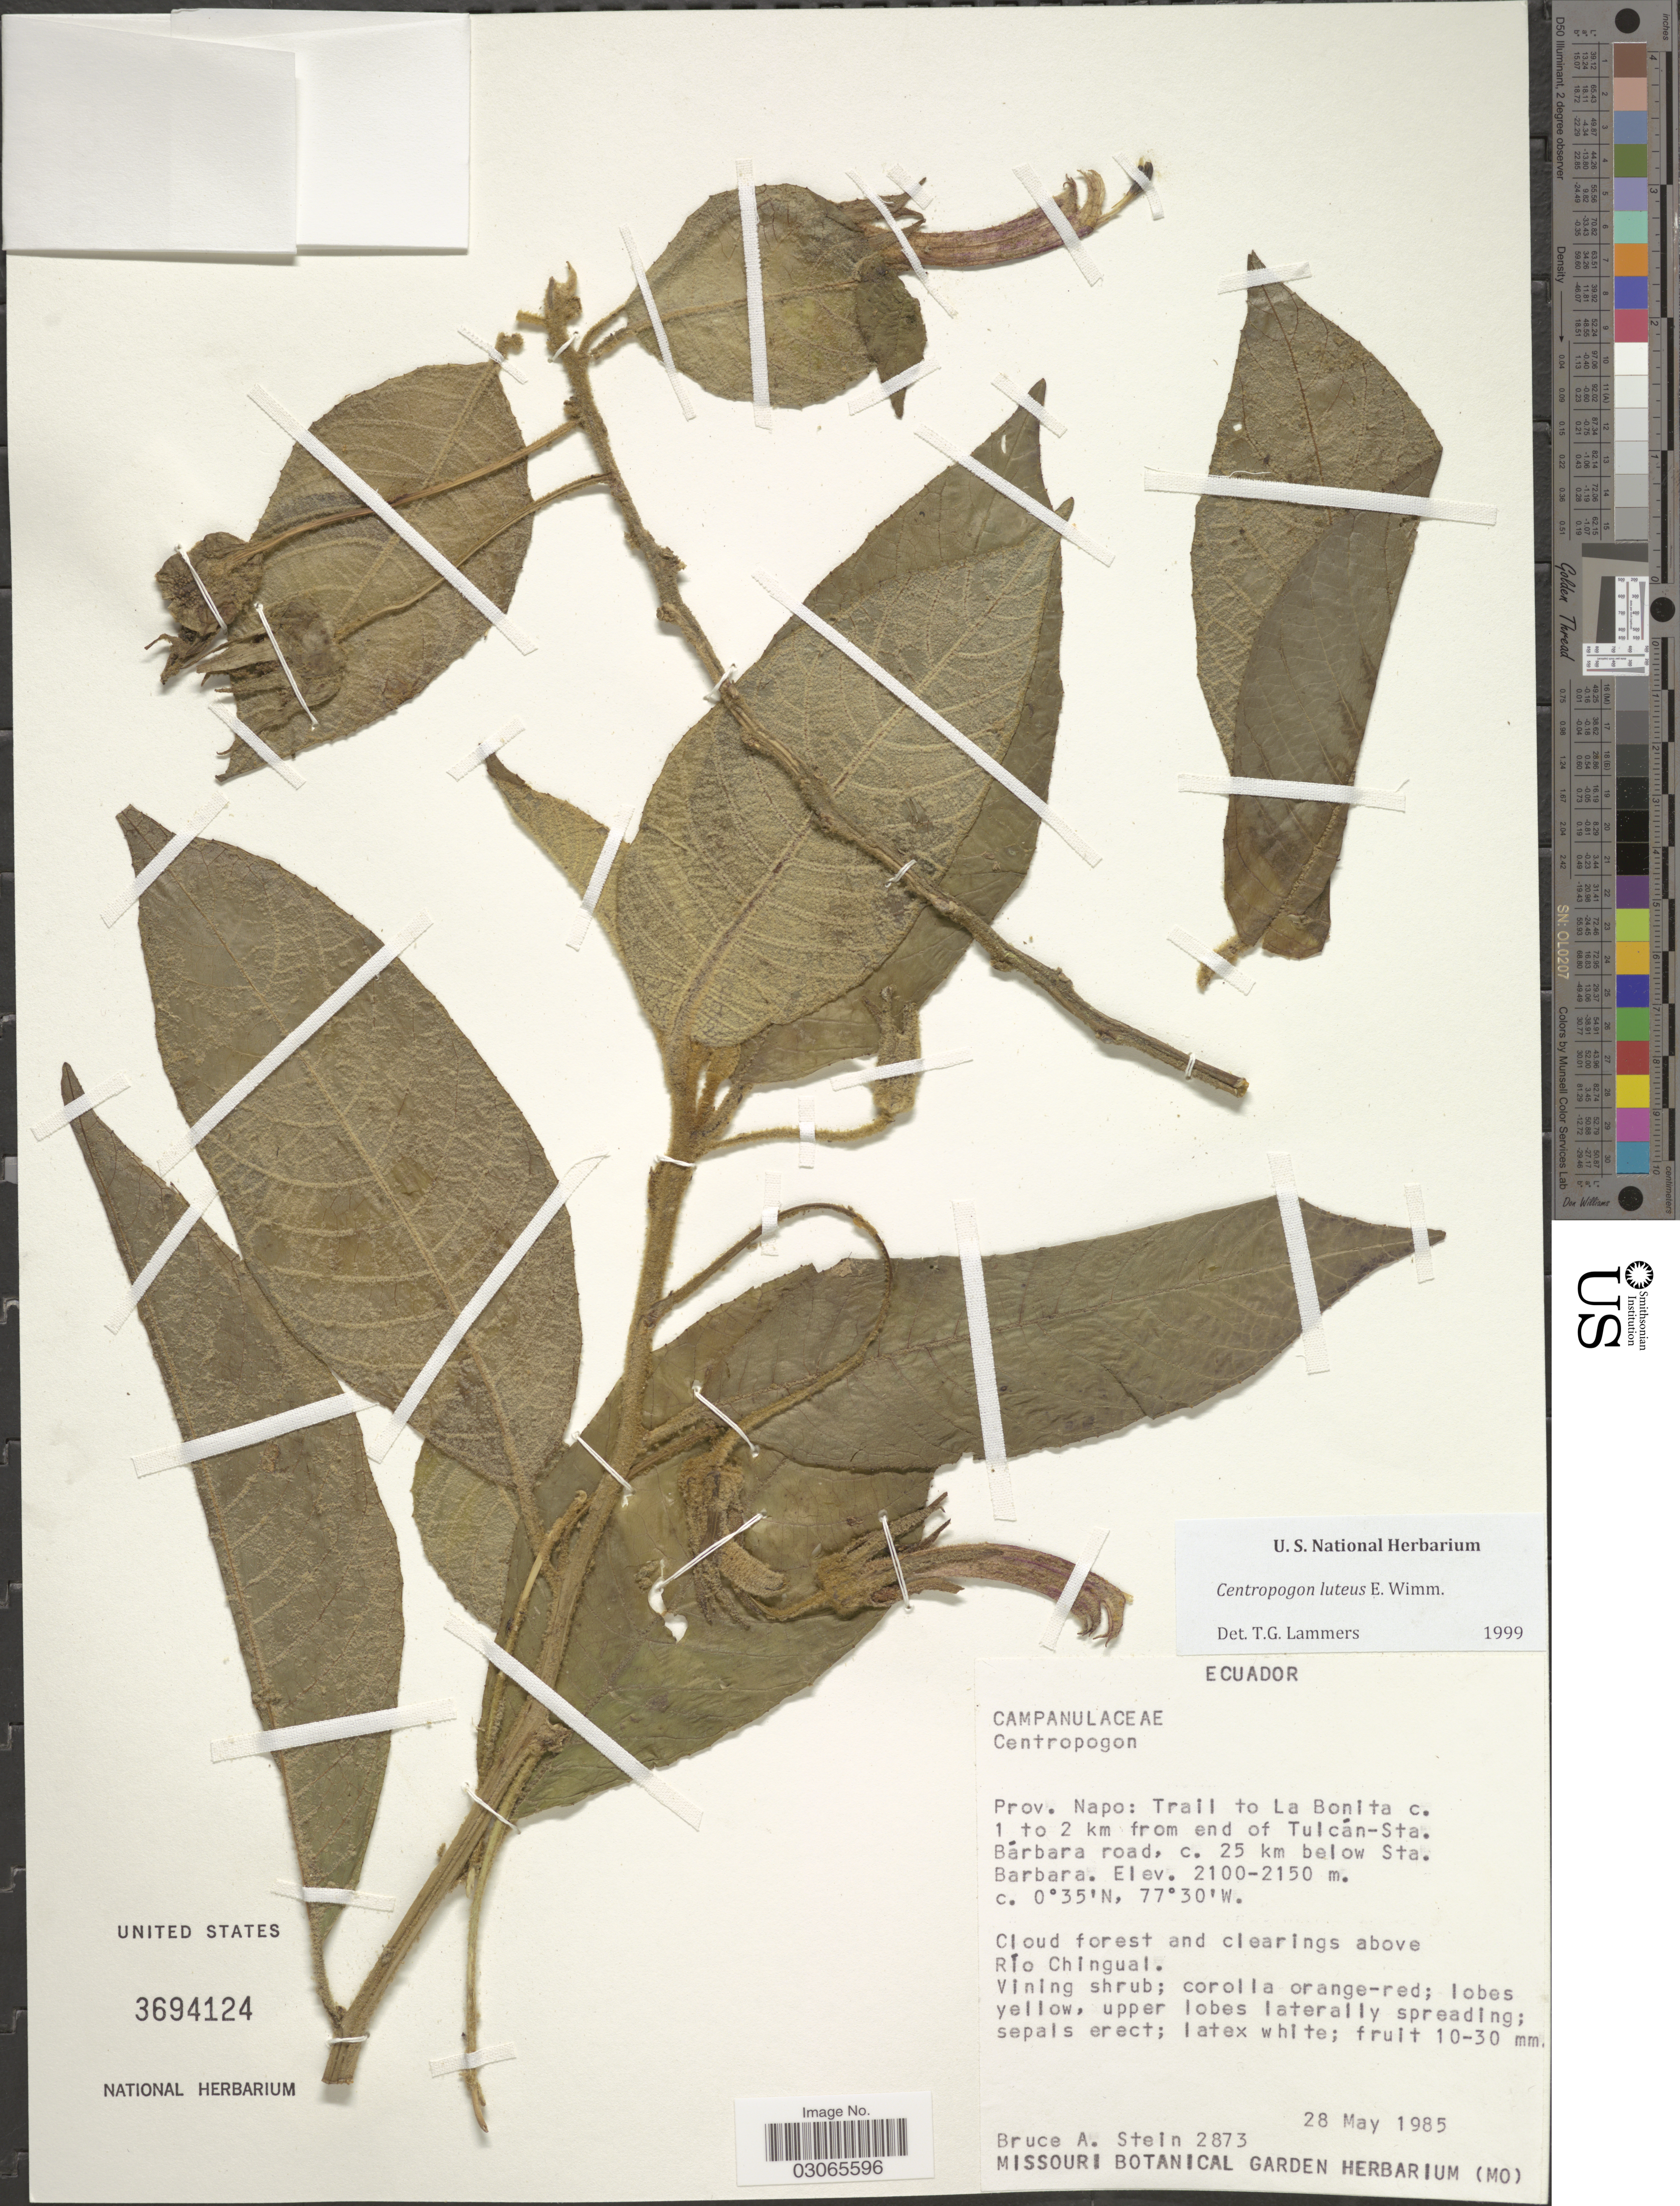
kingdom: Plantae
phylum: Tracheophyta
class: Magnoliopsida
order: Asterales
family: Campanulaceae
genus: Centropogon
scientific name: Centropogon luteus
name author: E. Wimm.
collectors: B. A. Stein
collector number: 2873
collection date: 1985-05-28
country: Ecuador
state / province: Napo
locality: Trail to La Bonita c. 1 to 2 km from end of Tulcán-Sta. Bárbara road, c. 25 km below Sta. Barbara.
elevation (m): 2100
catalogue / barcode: US 3694124